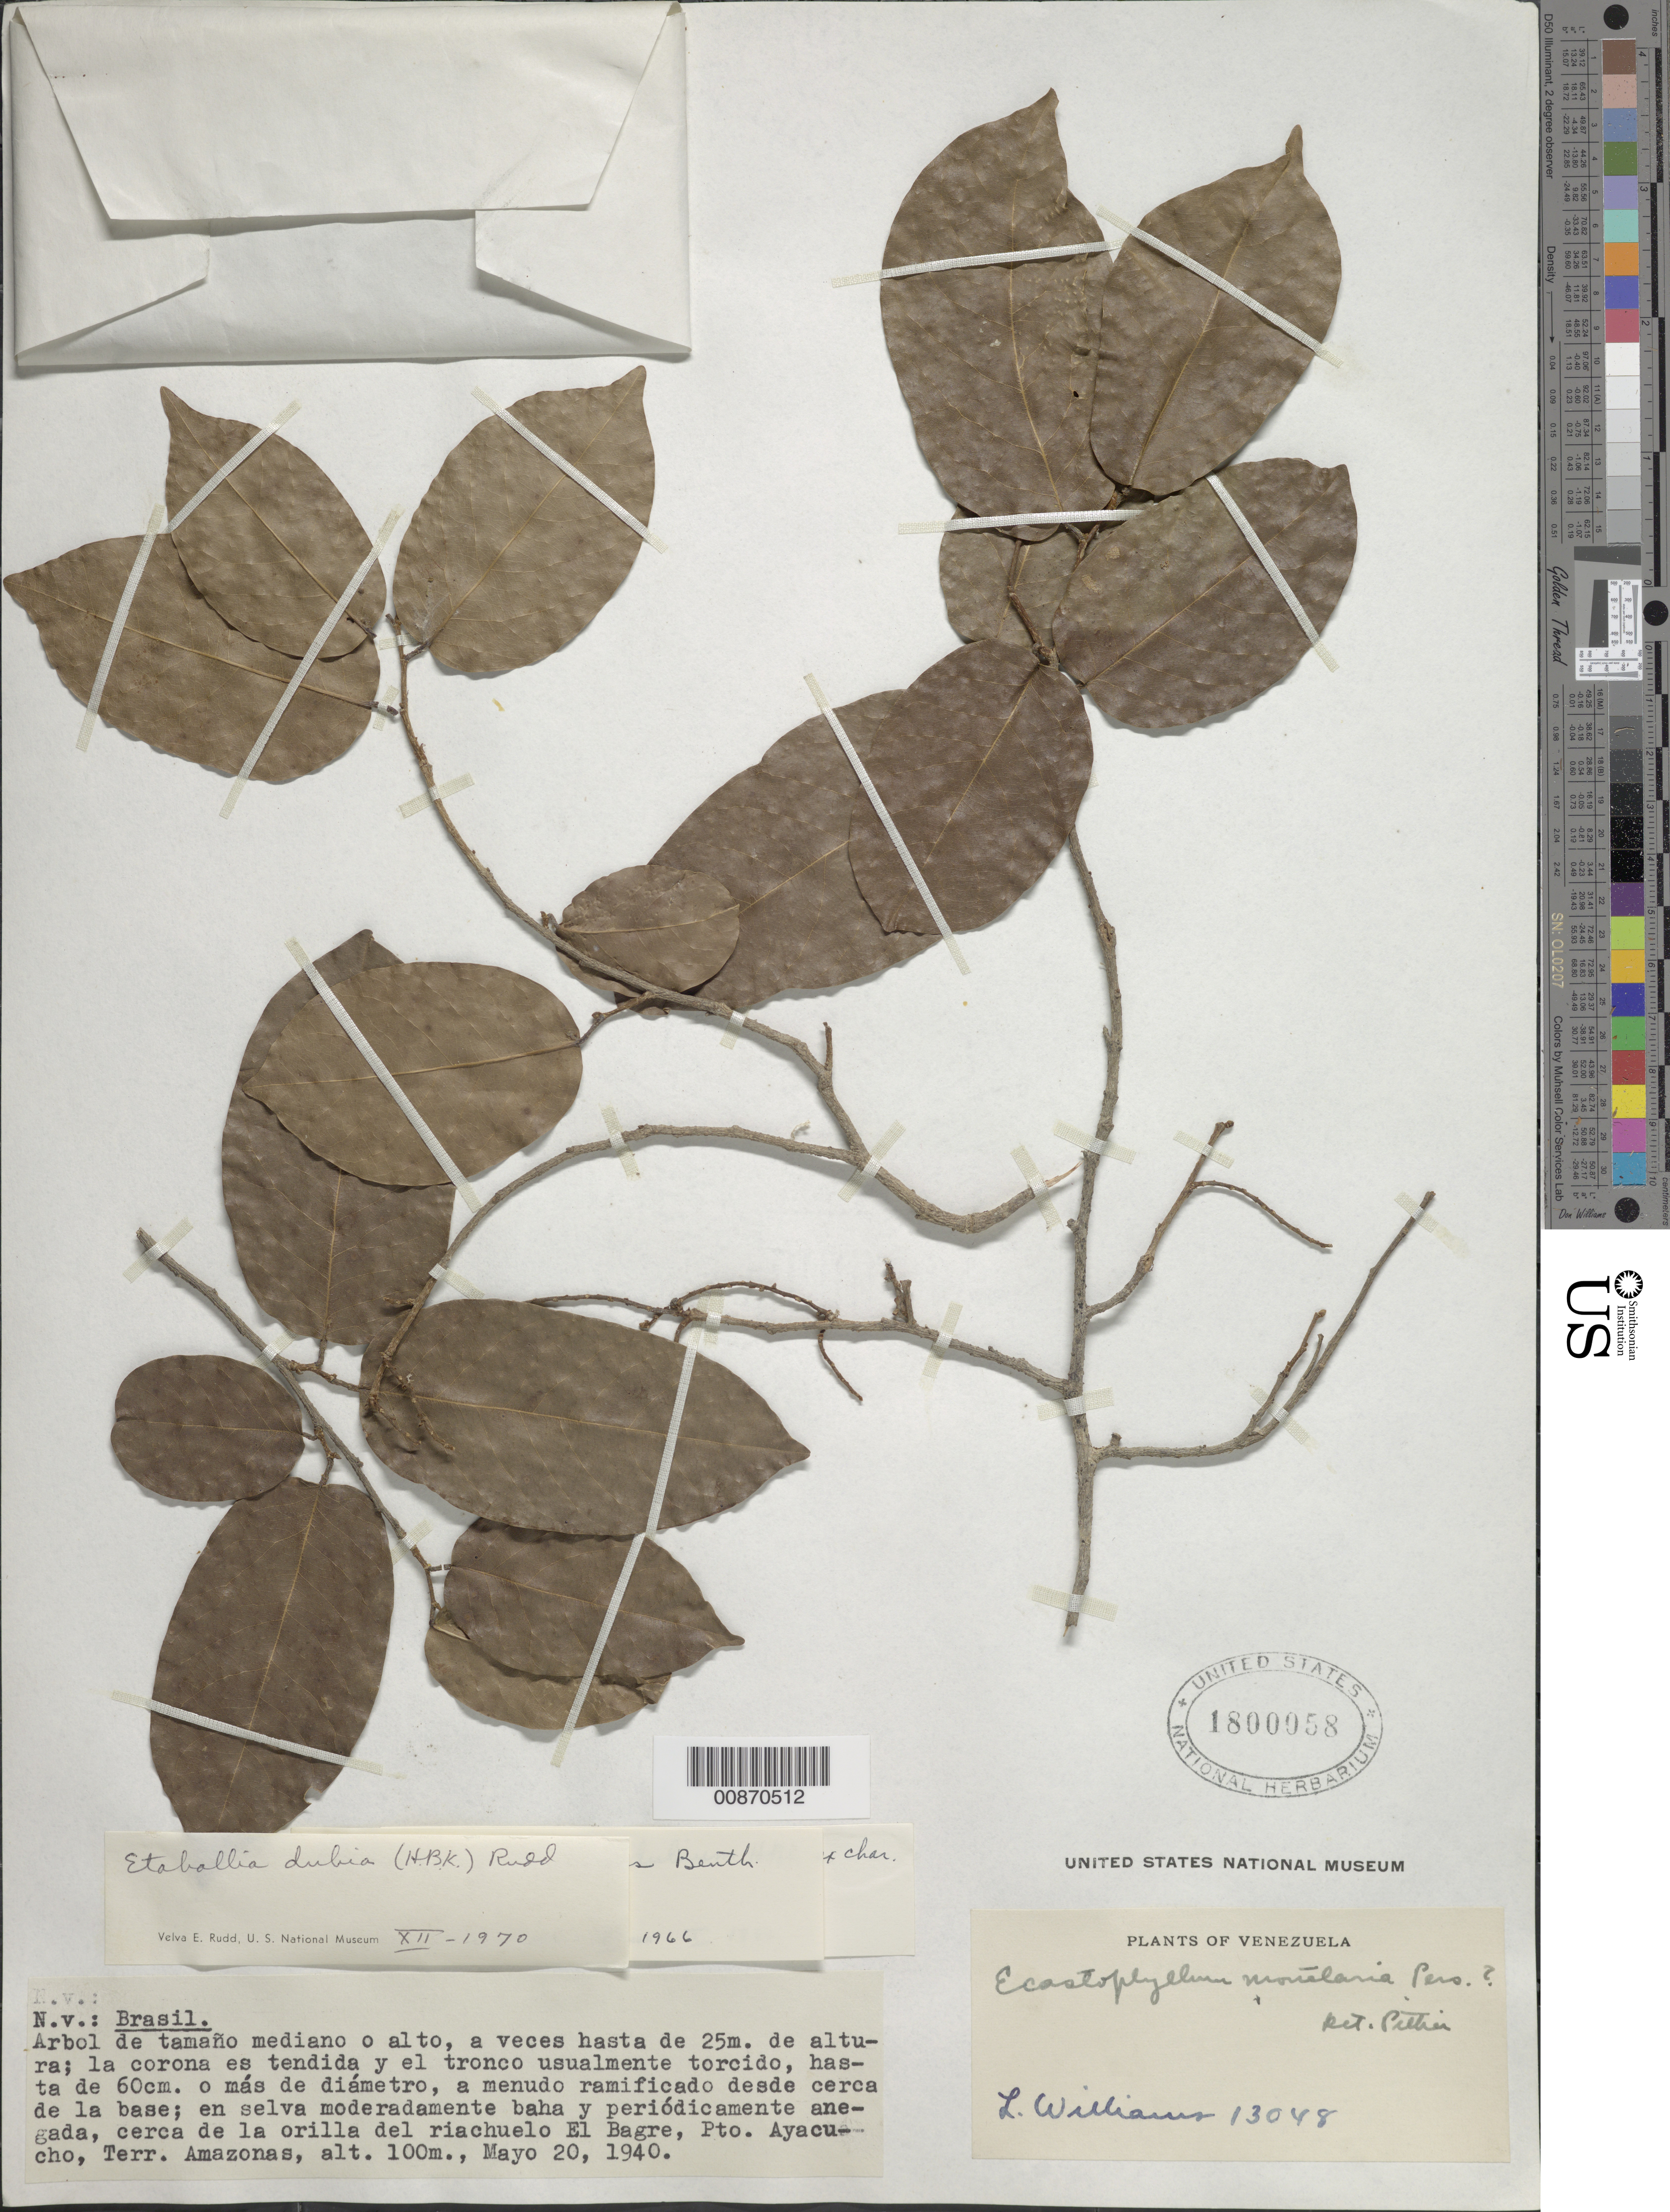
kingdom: Plantae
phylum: Tracheophyta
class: Magnoliopsida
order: Fabales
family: Fabaceae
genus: Pterocarpus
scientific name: Pterocarpus dubius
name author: (Kunth) Spreng.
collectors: Ll. Williams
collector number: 13048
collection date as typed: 20-May-40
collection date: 1940-05-20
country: Venezuela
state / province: Amazonas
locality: Puerto Ayacucho, El Bagre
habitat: Selva moderamente baha y periodicamente anegada, cerca de la orilla del riachuelo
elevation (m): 100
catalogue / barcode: US 1800058